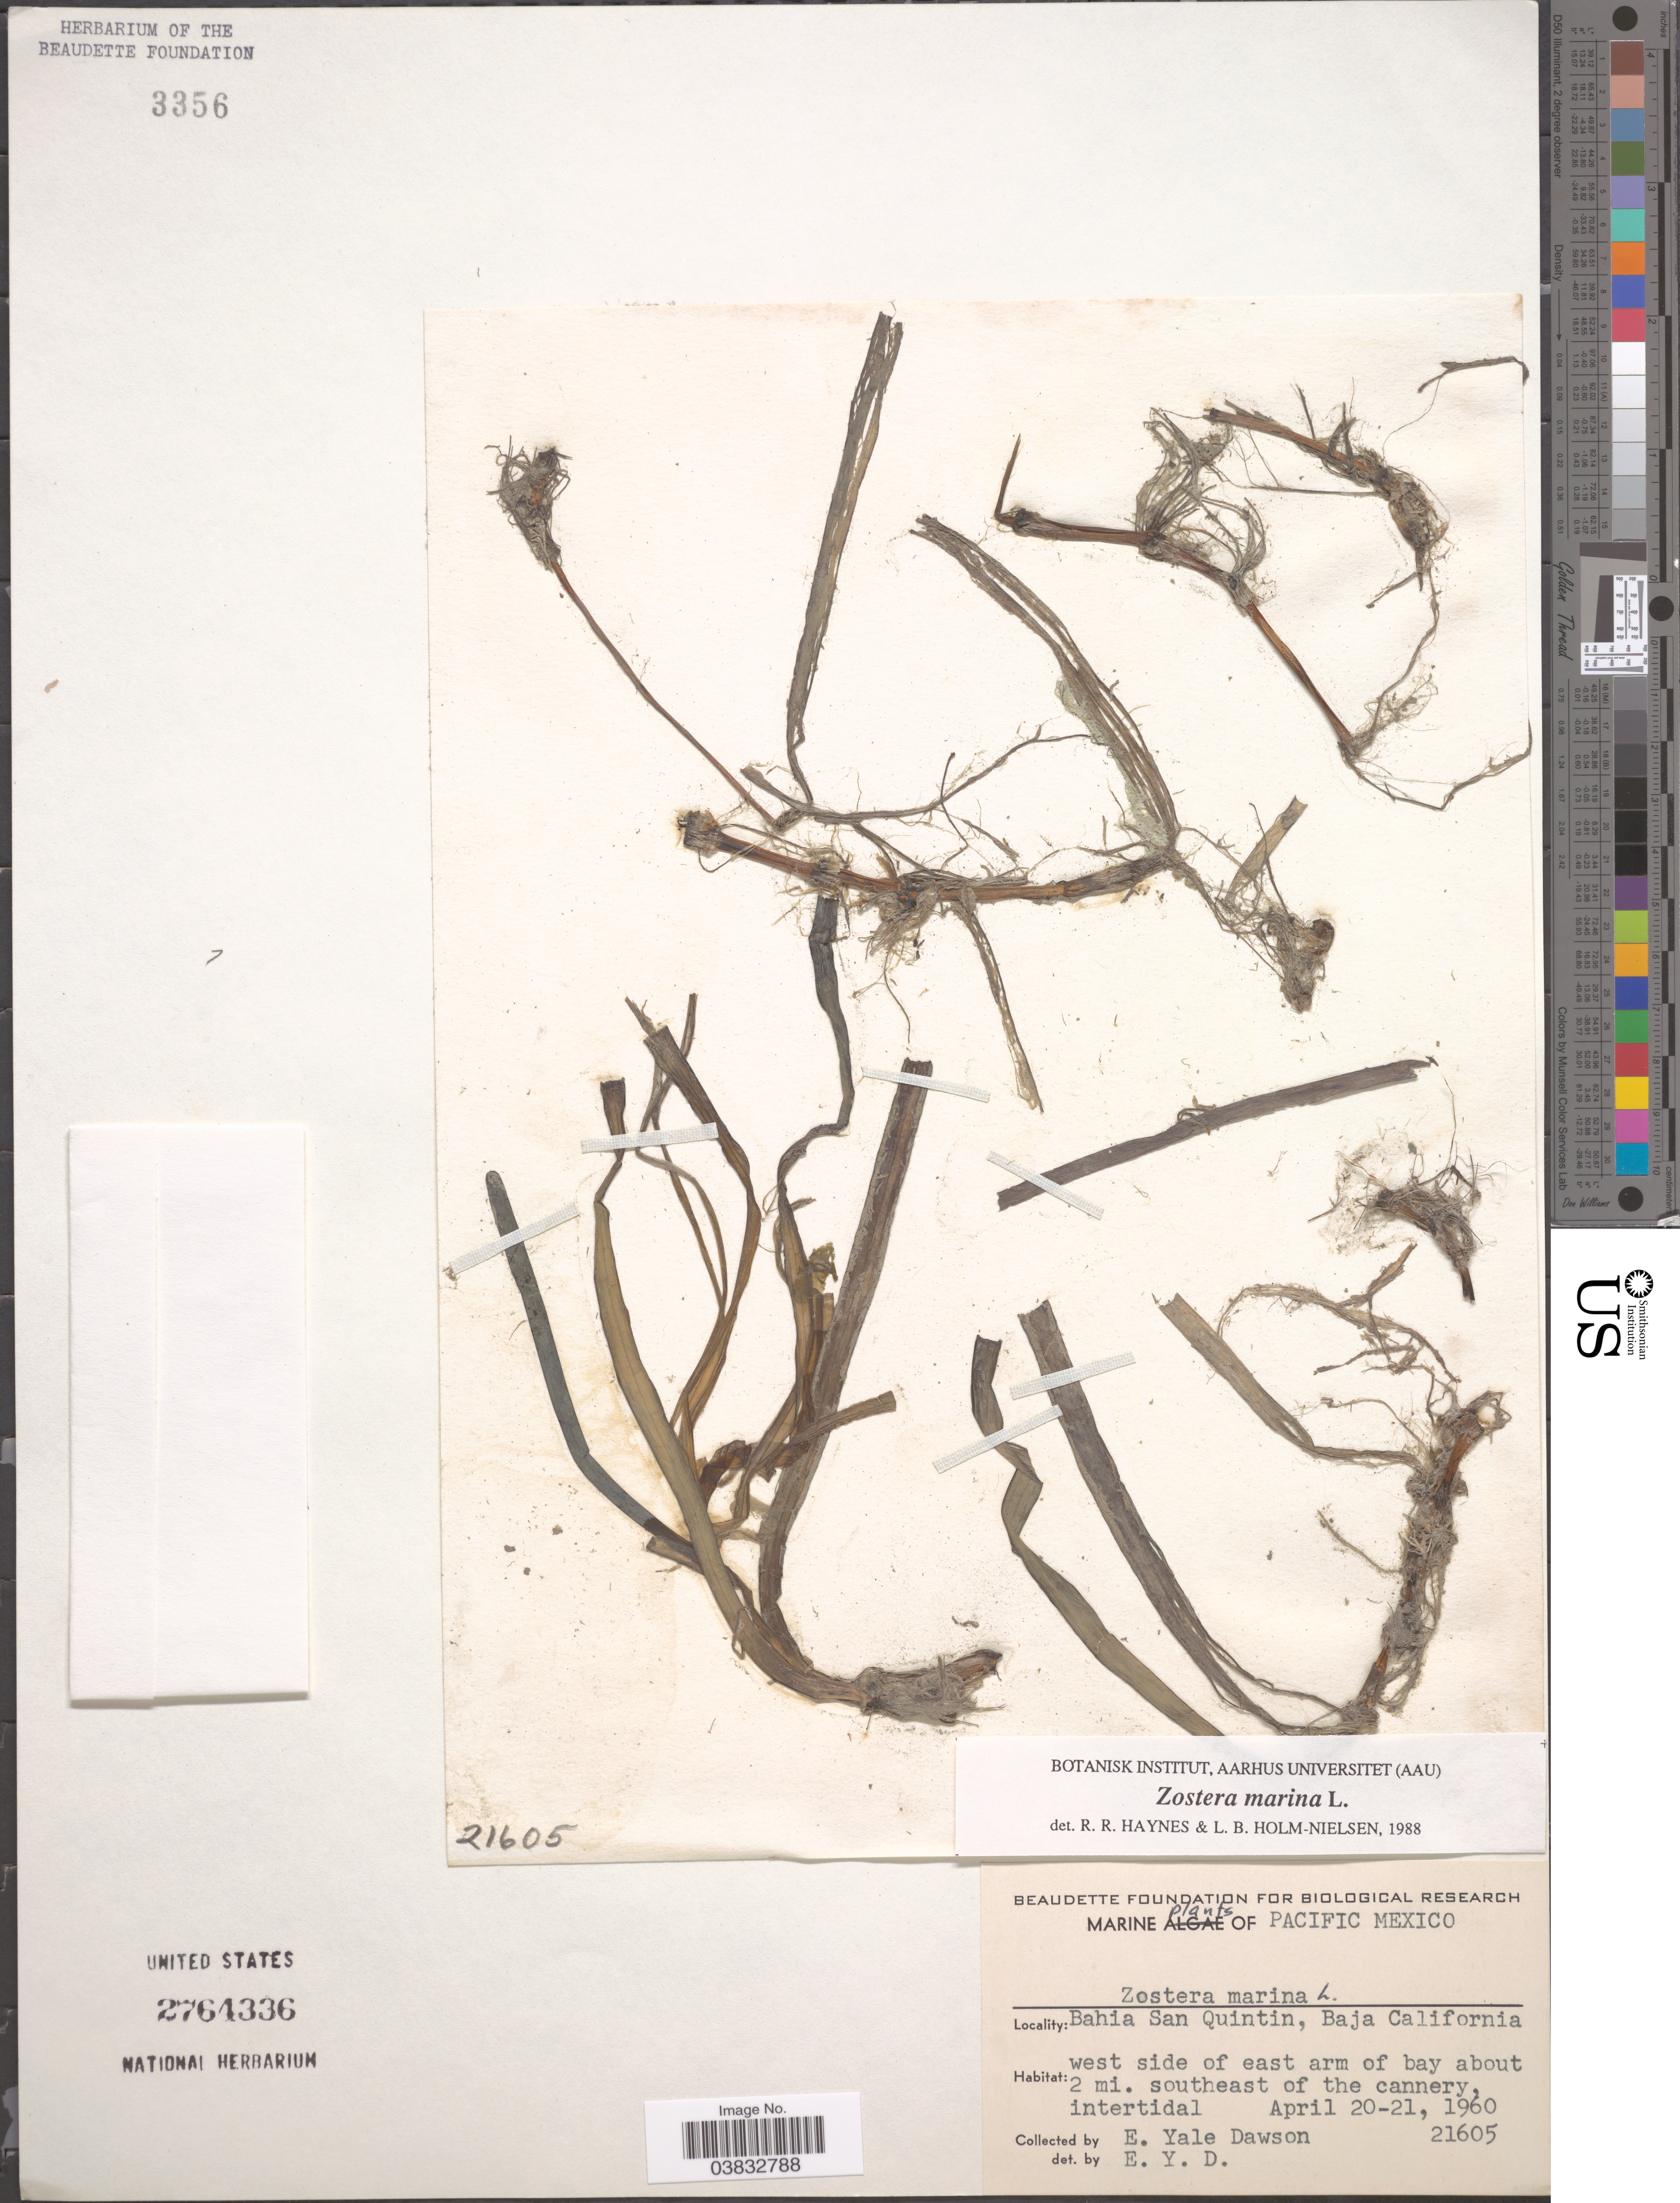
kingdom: Plantae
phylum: Tracheophyta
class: Liliopsida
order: Alismatales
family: Zosteraceae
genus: Zostera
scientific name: Zostera marina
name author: L.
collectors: N. Yensen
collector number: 21605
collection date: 1960-04-20/1960-04-21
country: Mexico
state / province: Baja California Norte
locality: Pacific Mexico. Bahia San Quintin. West side of east arm of bay about 2 mi. southeast of the cannery.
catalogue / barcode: US 2764336